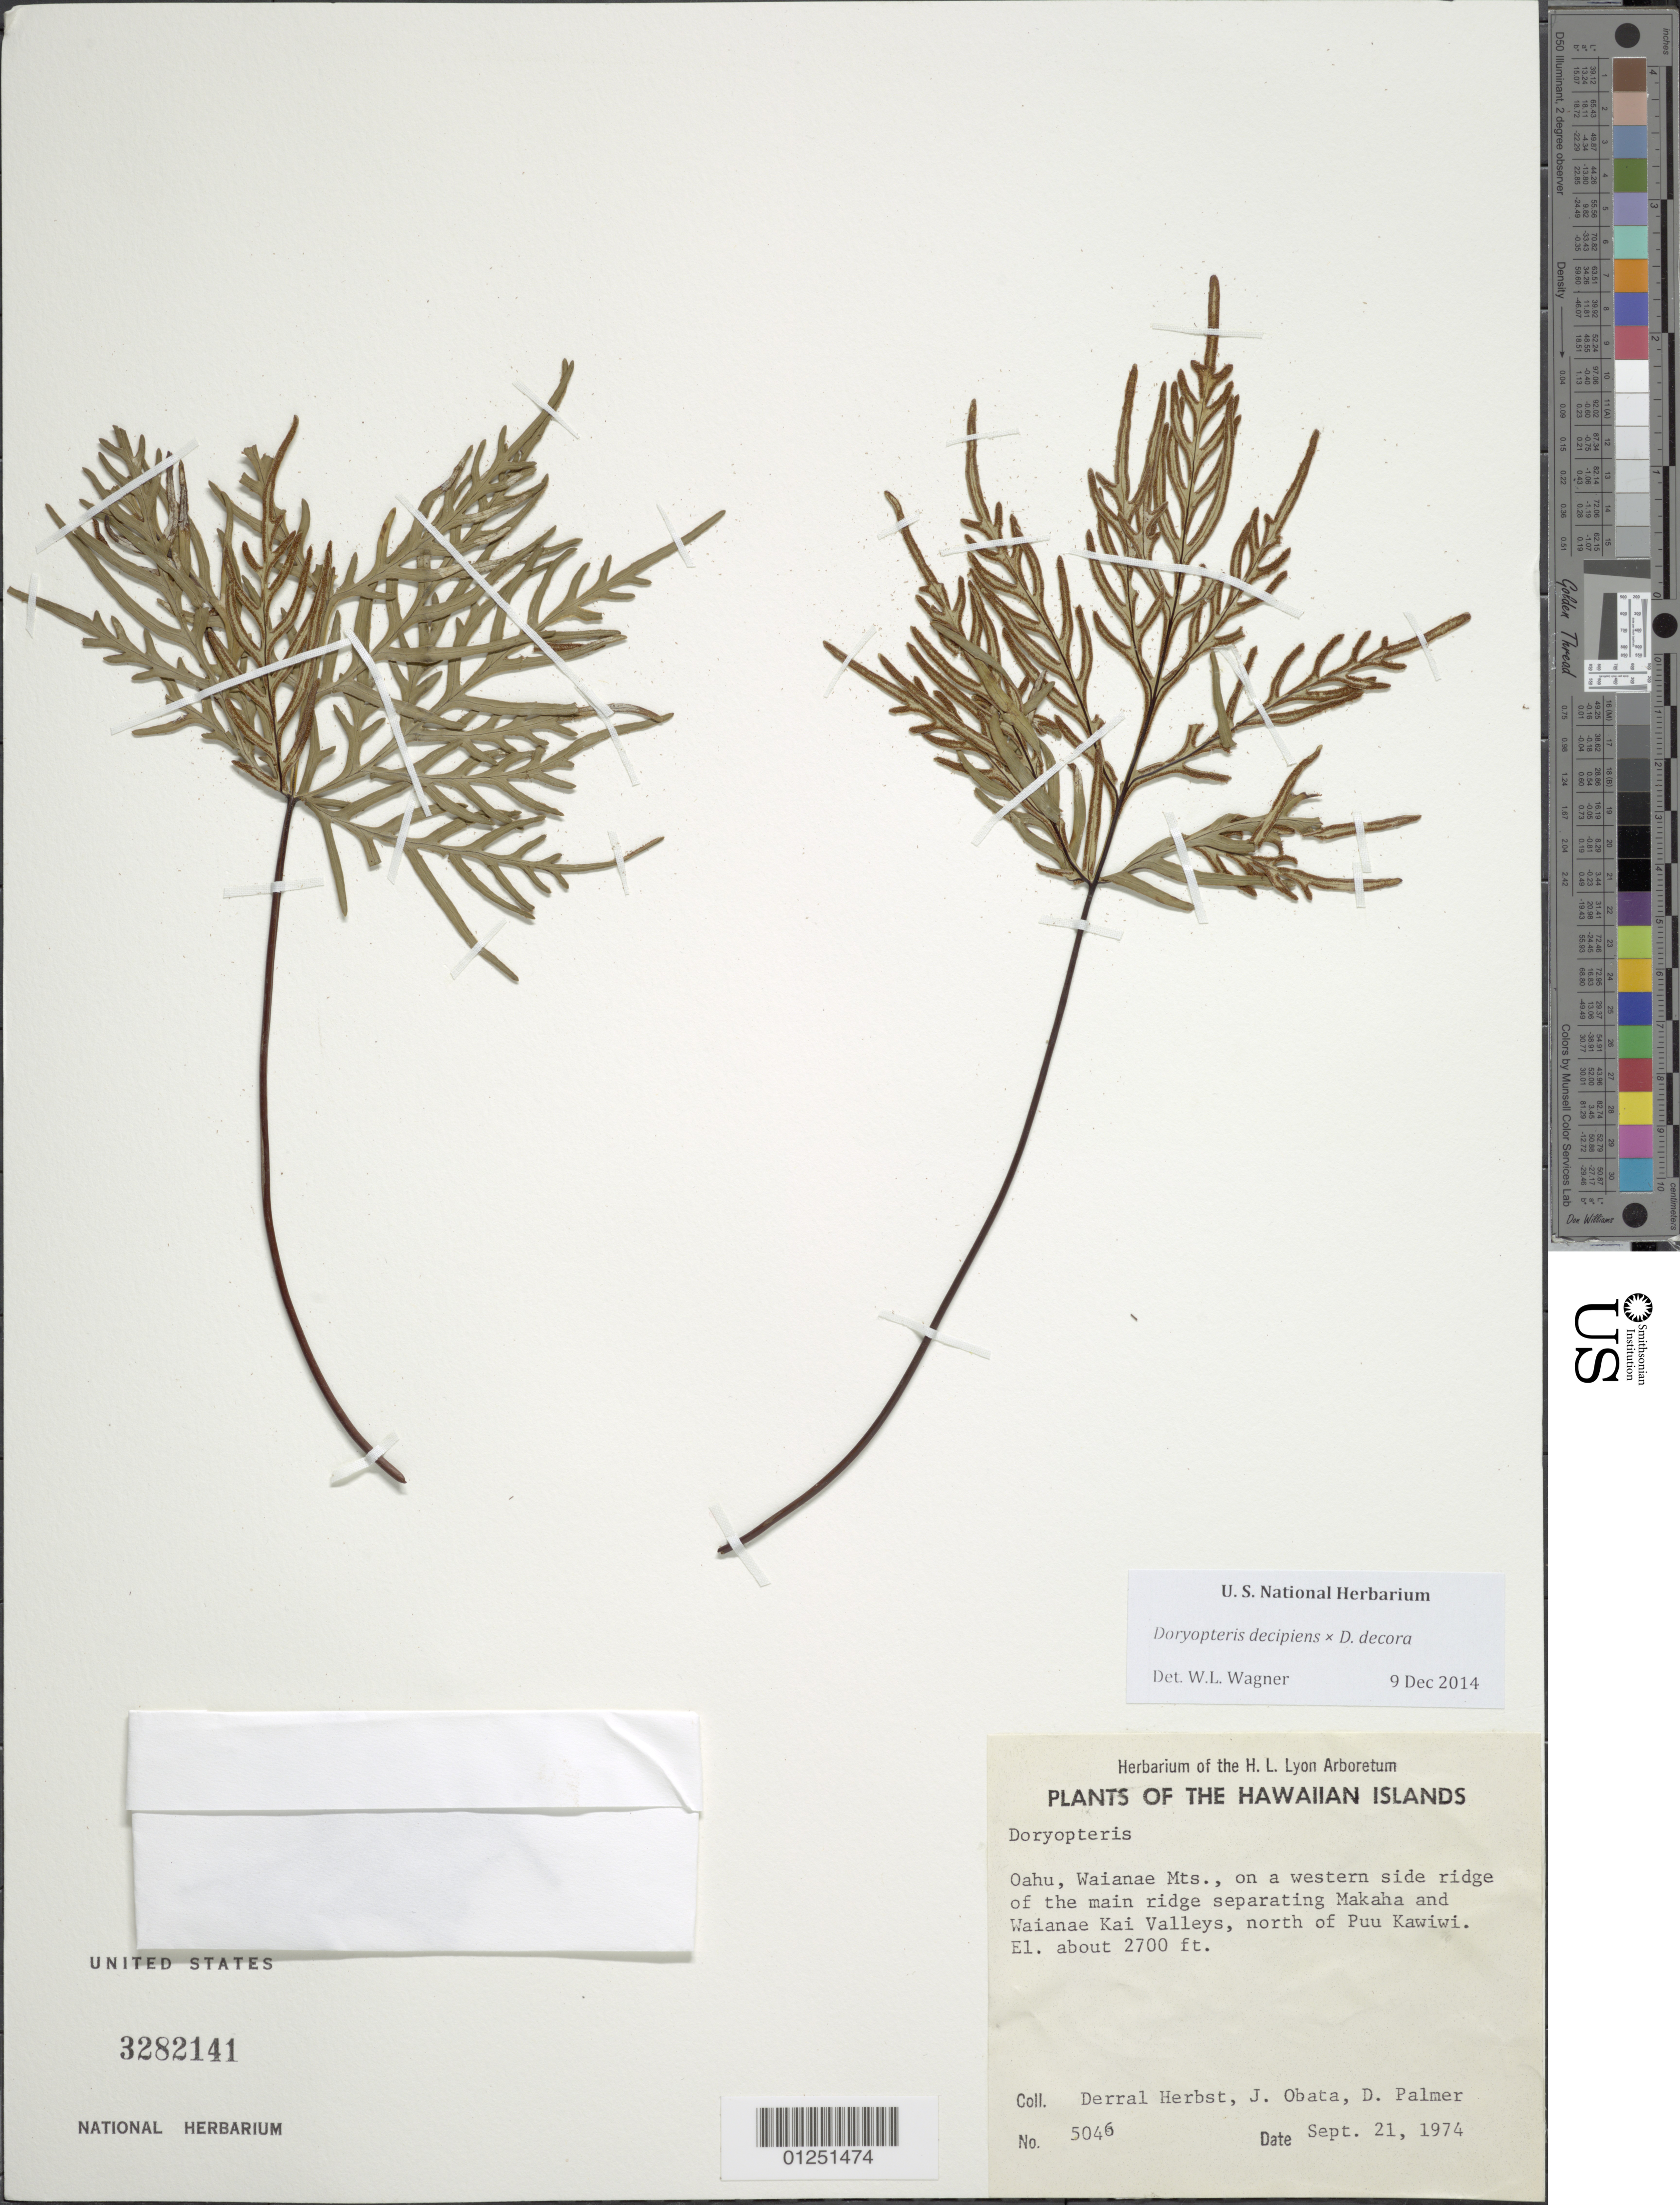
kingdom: Plantae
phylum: Tracheophyta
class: Polypodiopsida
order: Polypodiales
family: Pteridaceae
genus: Doryopteris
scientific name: Doryopteris decipiens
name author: (Hook.) J. Sm.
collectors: D. R. Herbst, J. Obata & D. Palmer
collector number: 5046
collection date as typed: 21 Sep 1974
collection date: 1974-09-21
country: United States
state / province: Hawaii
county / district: Honolulu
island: Oahu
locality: Waianae Mts., on a western side ridge of the main ridge separating Makaha and Waianae Kai Valleys, N of Puu Kawiwi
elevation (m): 823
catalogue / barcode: US 3282141